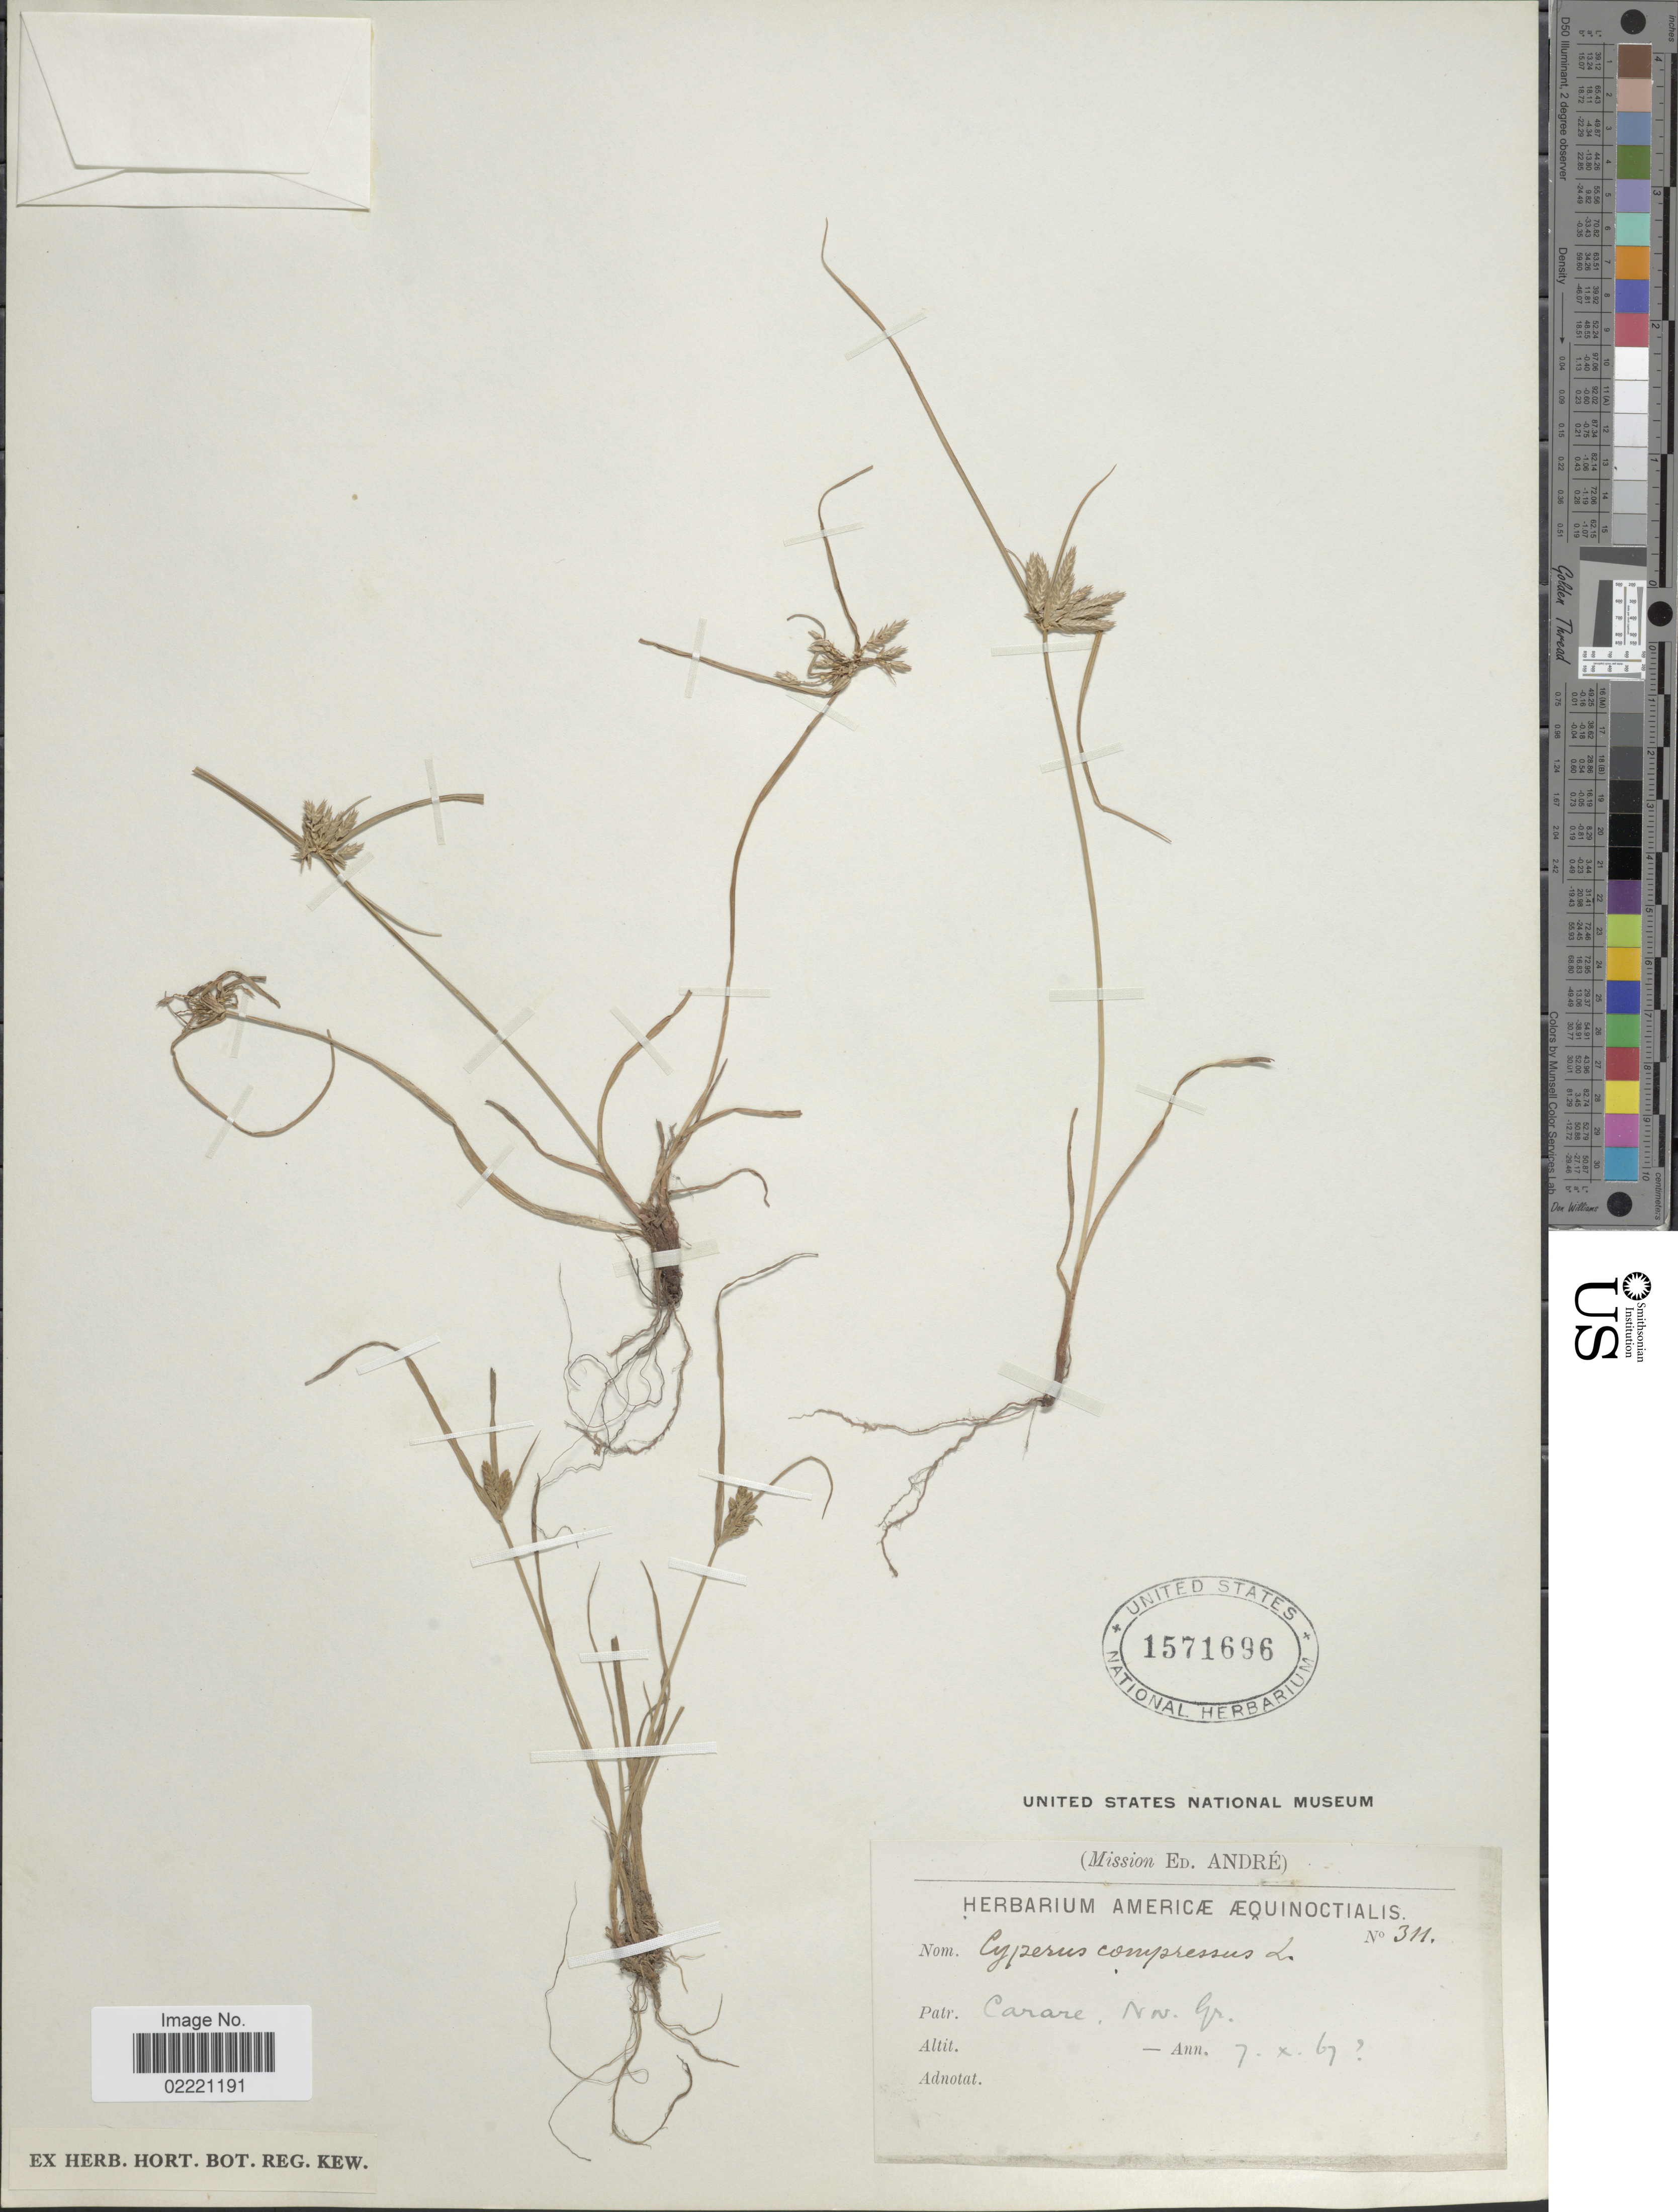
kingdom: Plantae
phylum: Tracheophyta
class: Liliopsida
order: Poales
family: Cyperaceae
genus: Cyperus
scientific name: Cyperus compressus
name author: L.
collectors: É. F. André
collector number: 311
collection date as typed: Transcribed d/m/y: 7/10/67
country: Colombia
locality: Carare, Nov. Gr.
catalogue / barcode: US 1571696